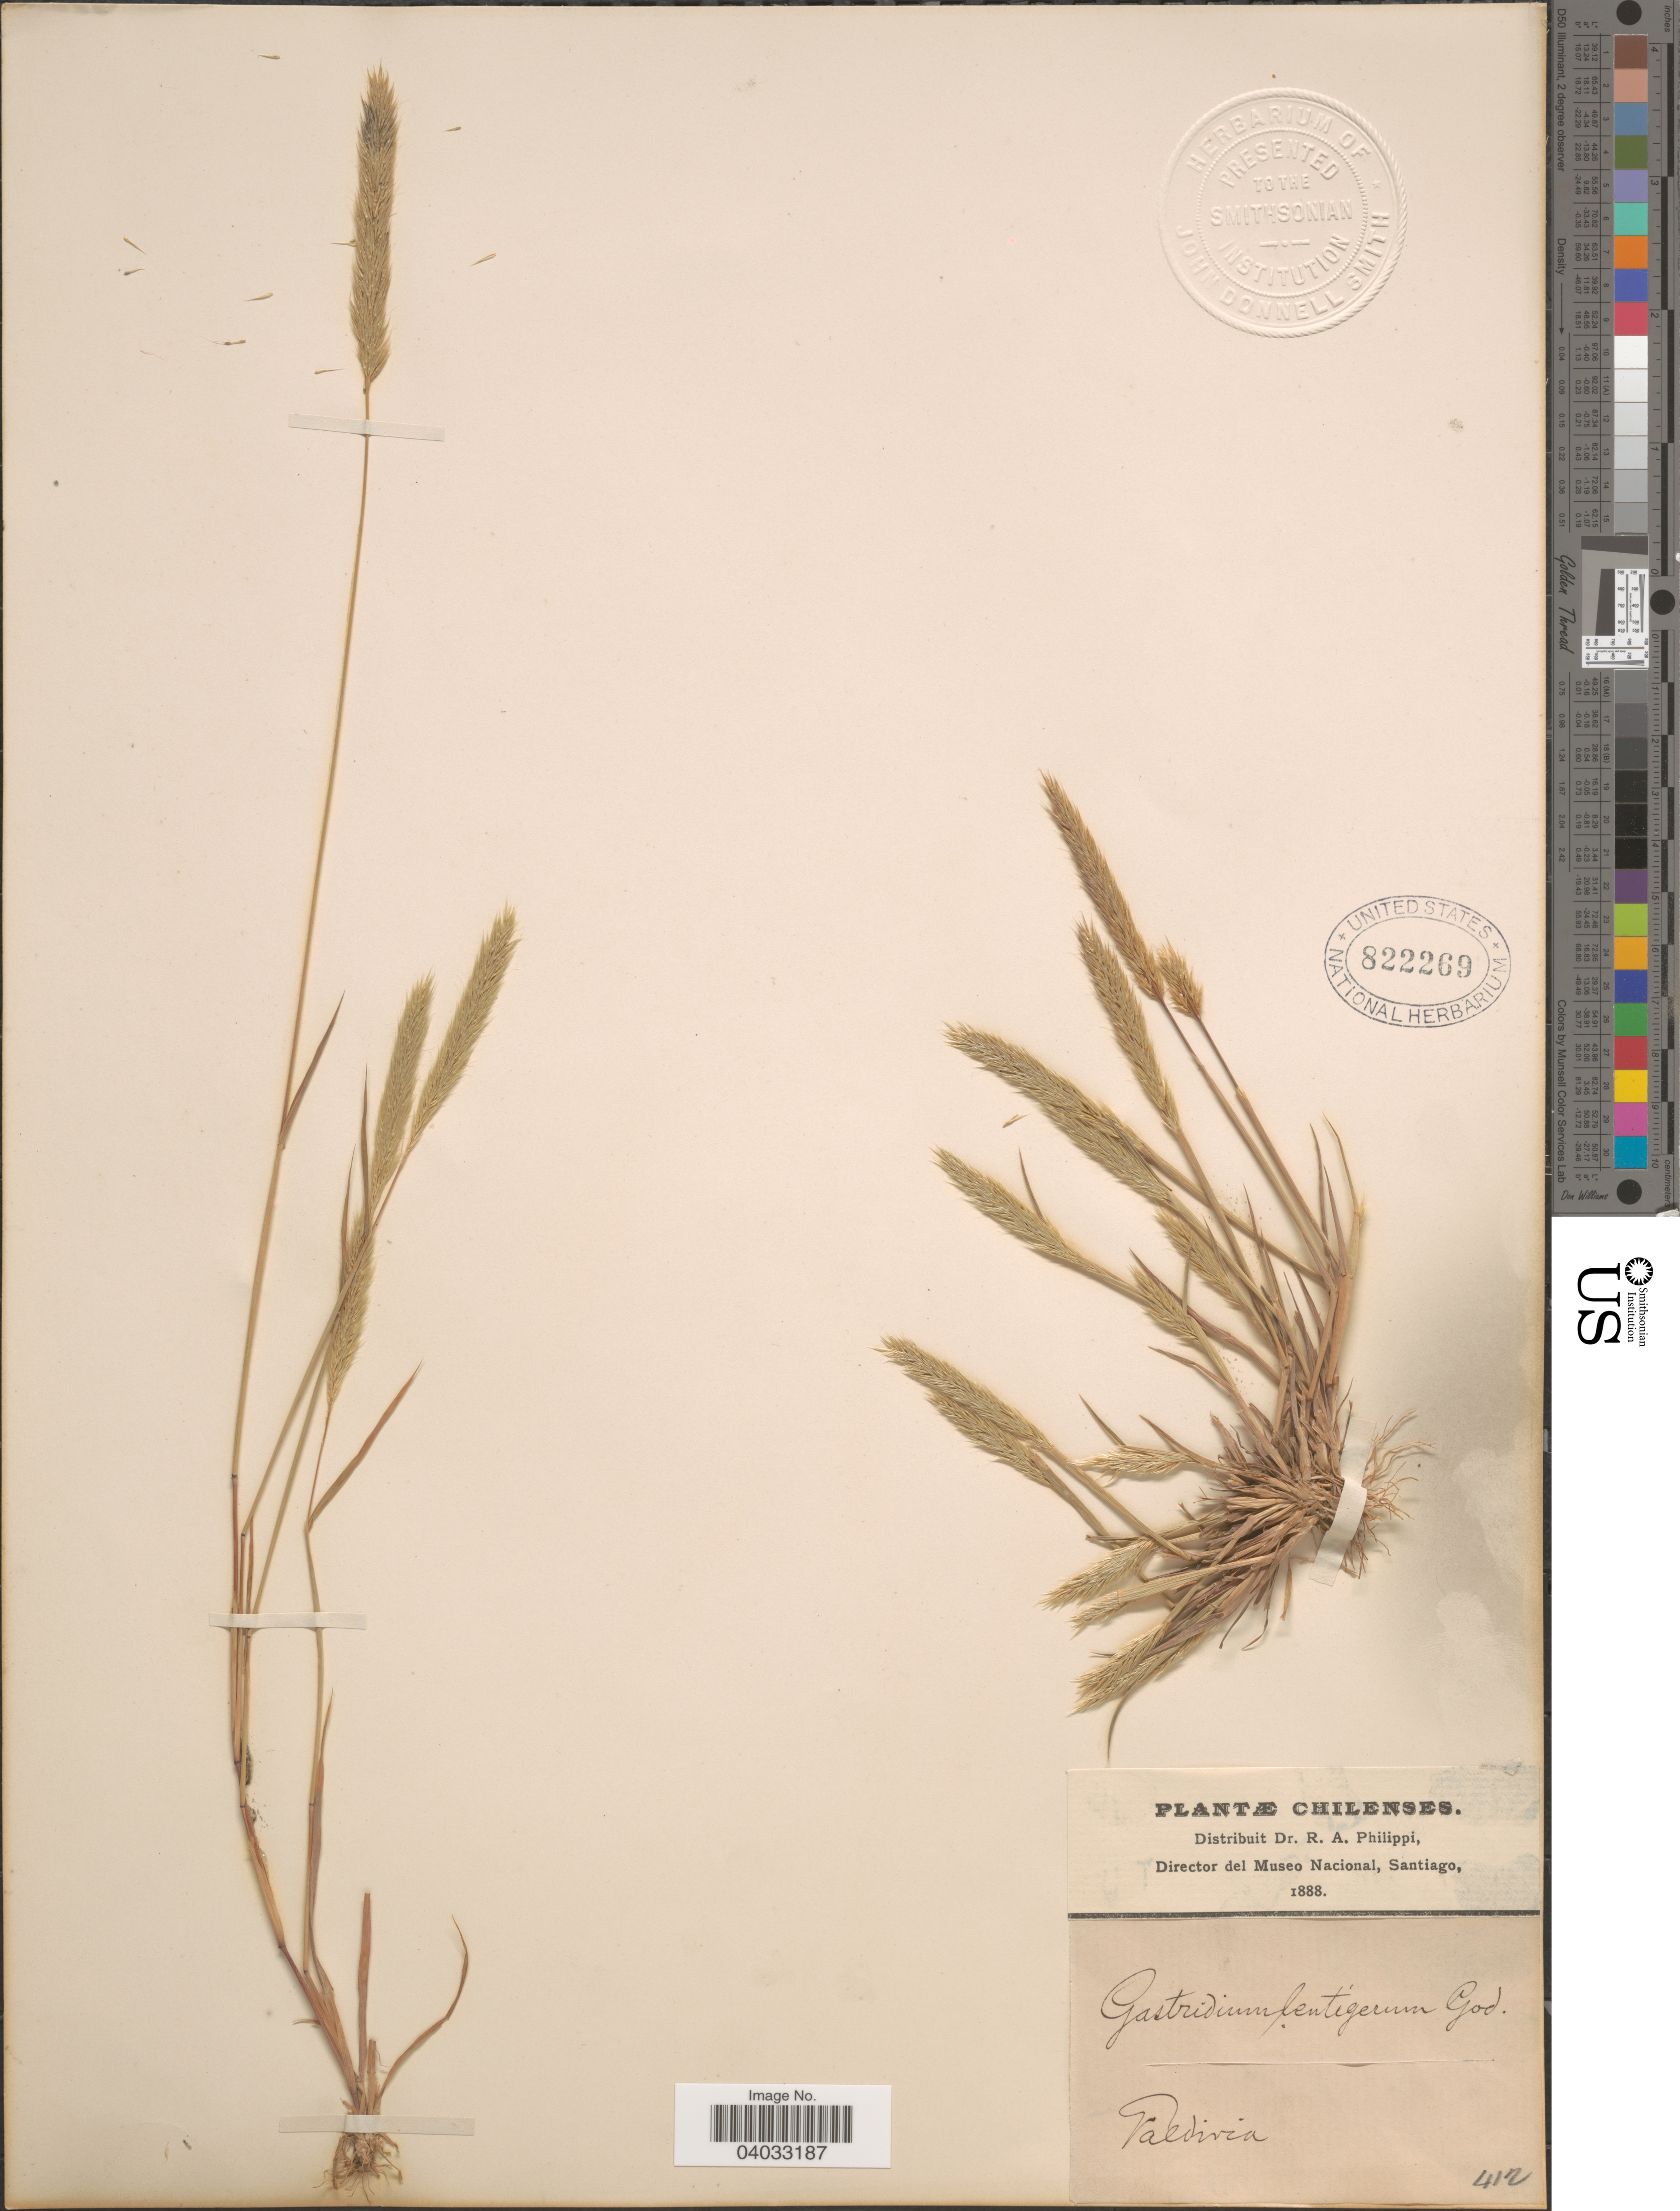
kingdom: Plantae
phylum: Tracheophyta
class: Liliopsida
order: Poales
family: Poaceae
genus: Gastridium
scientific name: Gastridium ventricosum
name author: (Gouan) Schinz & Thell.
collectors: ex. herb. R.A. Philippi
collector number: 412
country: Chile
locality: Valdivia.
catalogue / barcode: US 822269